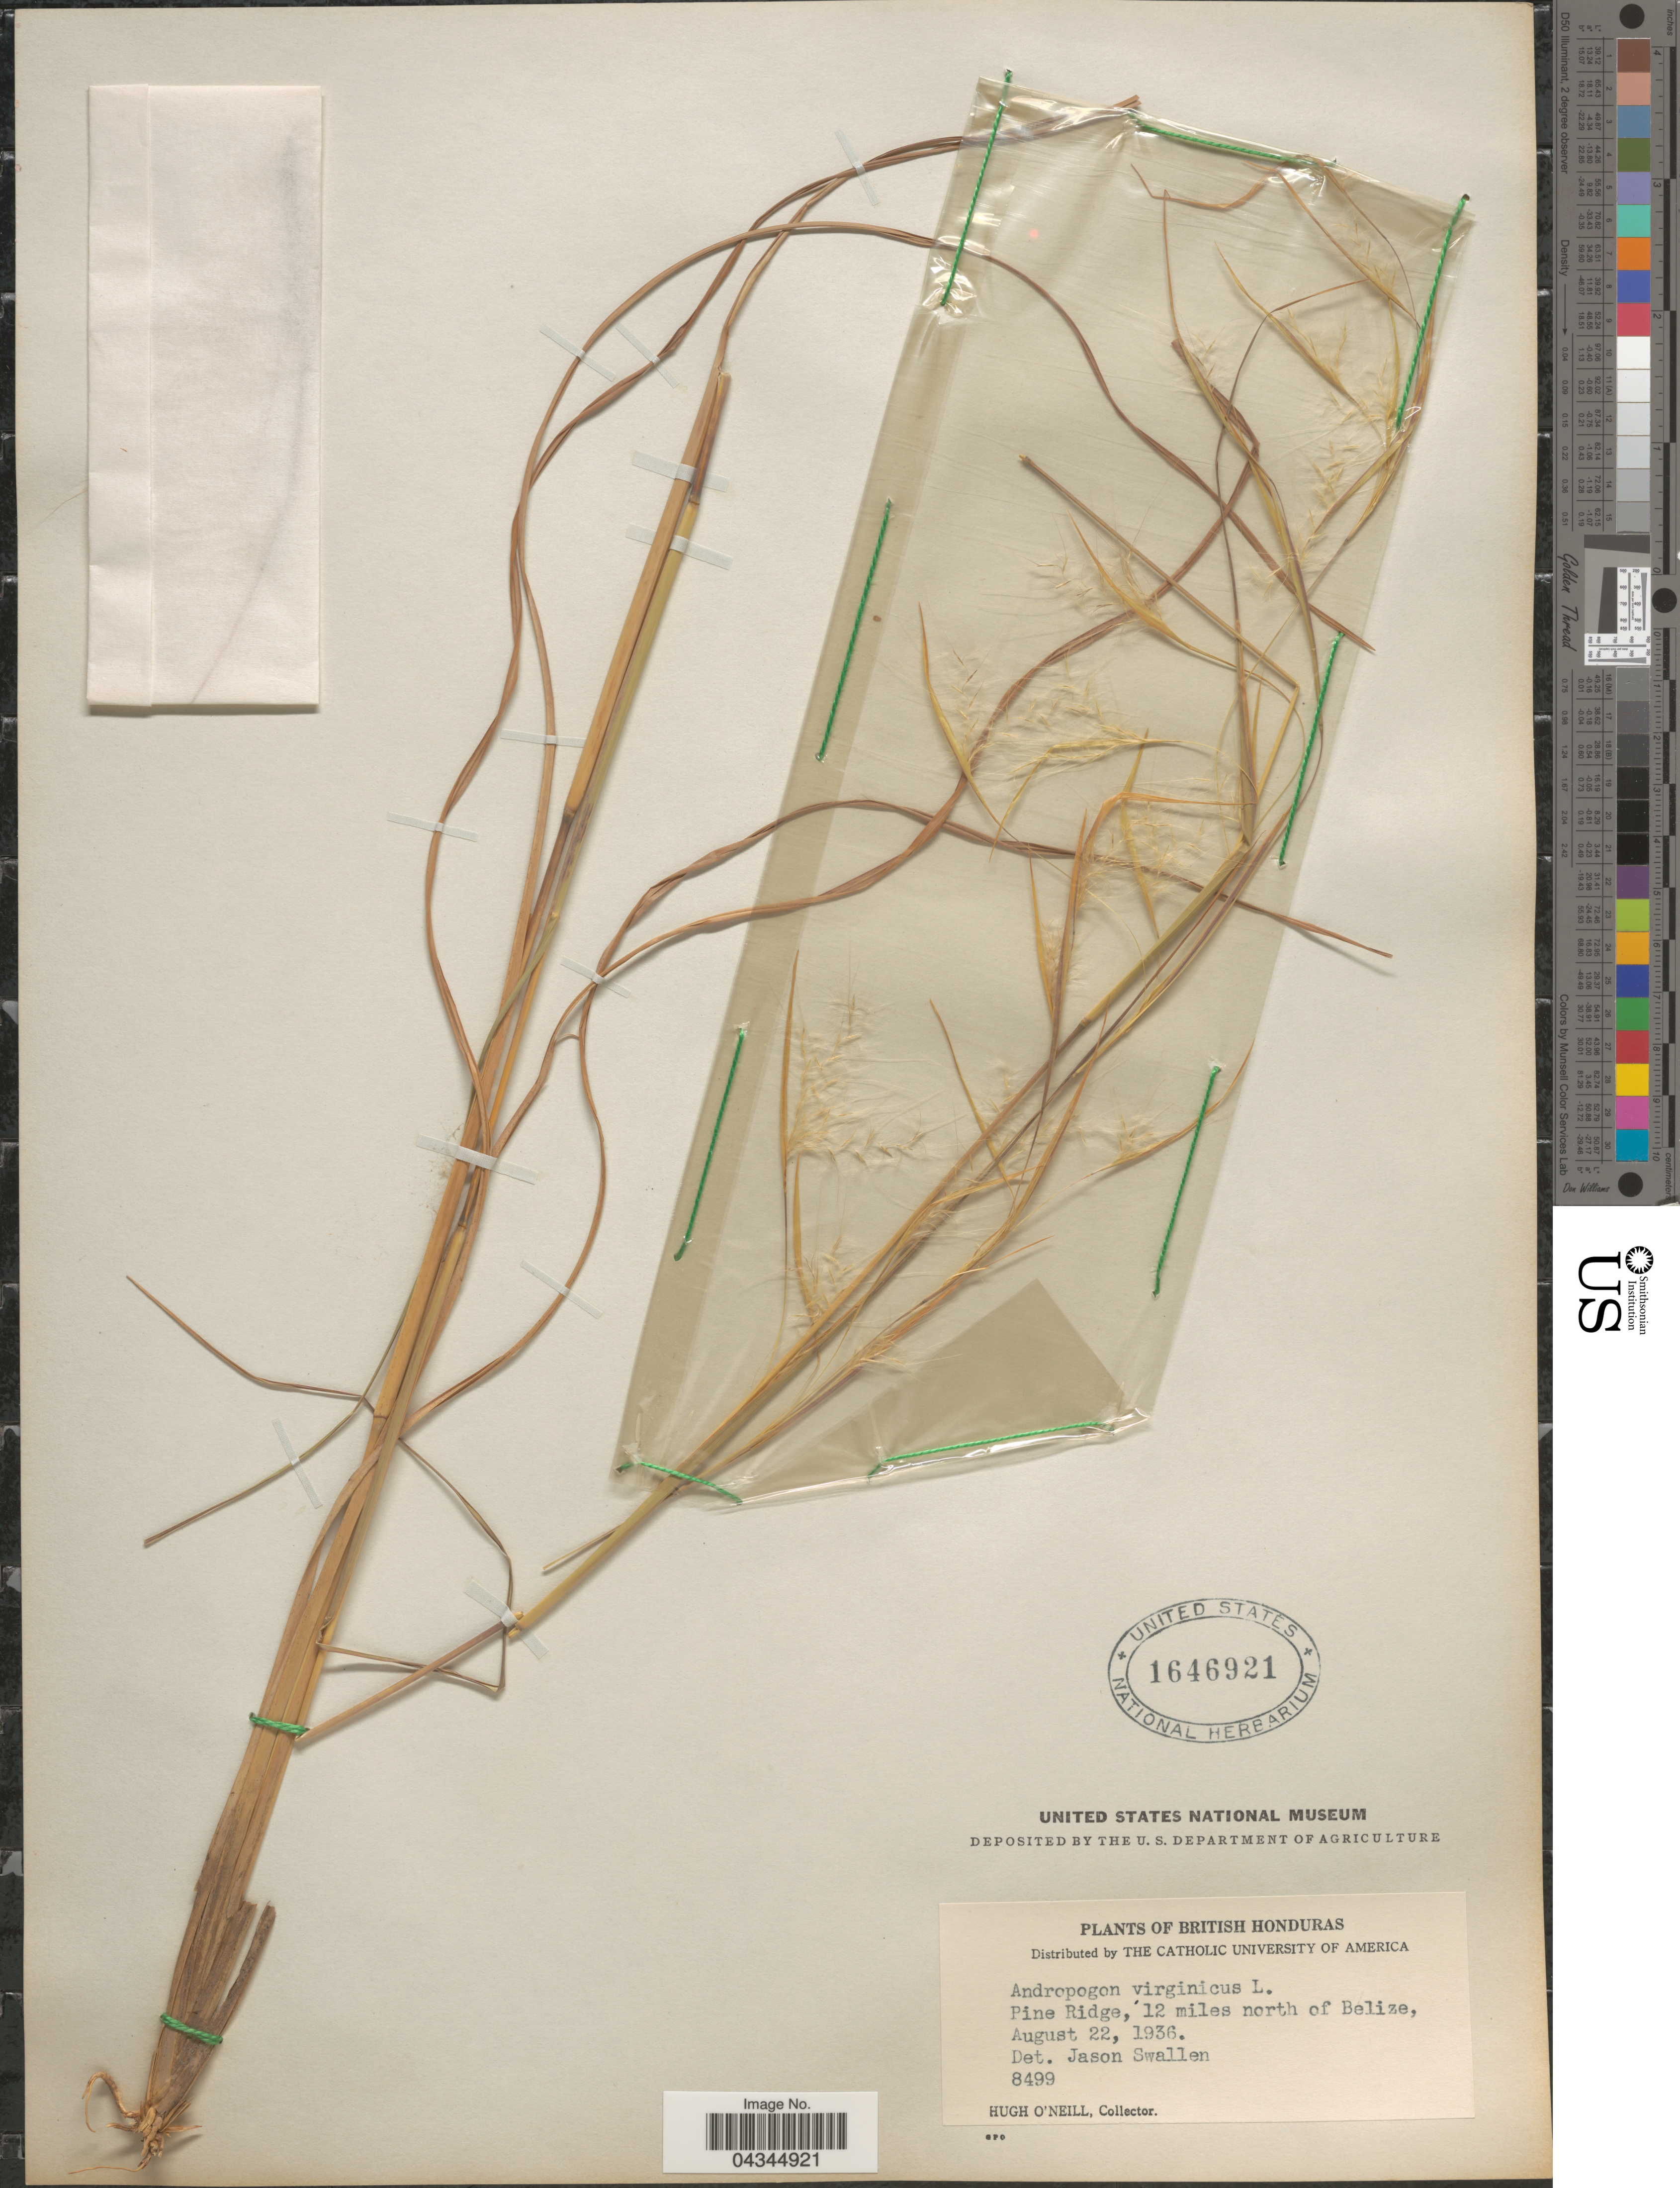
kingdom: Plantae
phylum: Tracheophyta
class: Liliopsida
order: Poales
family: Poaceae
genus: Andropogon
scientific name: Andropogon virginicus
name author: L.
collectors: H. O'Neill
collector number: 8499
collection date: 1936-08-22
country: Belize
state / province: Belize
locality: British Honduras. Pine Ridge, 12 miles north of Belize.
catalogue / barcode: US 1646921